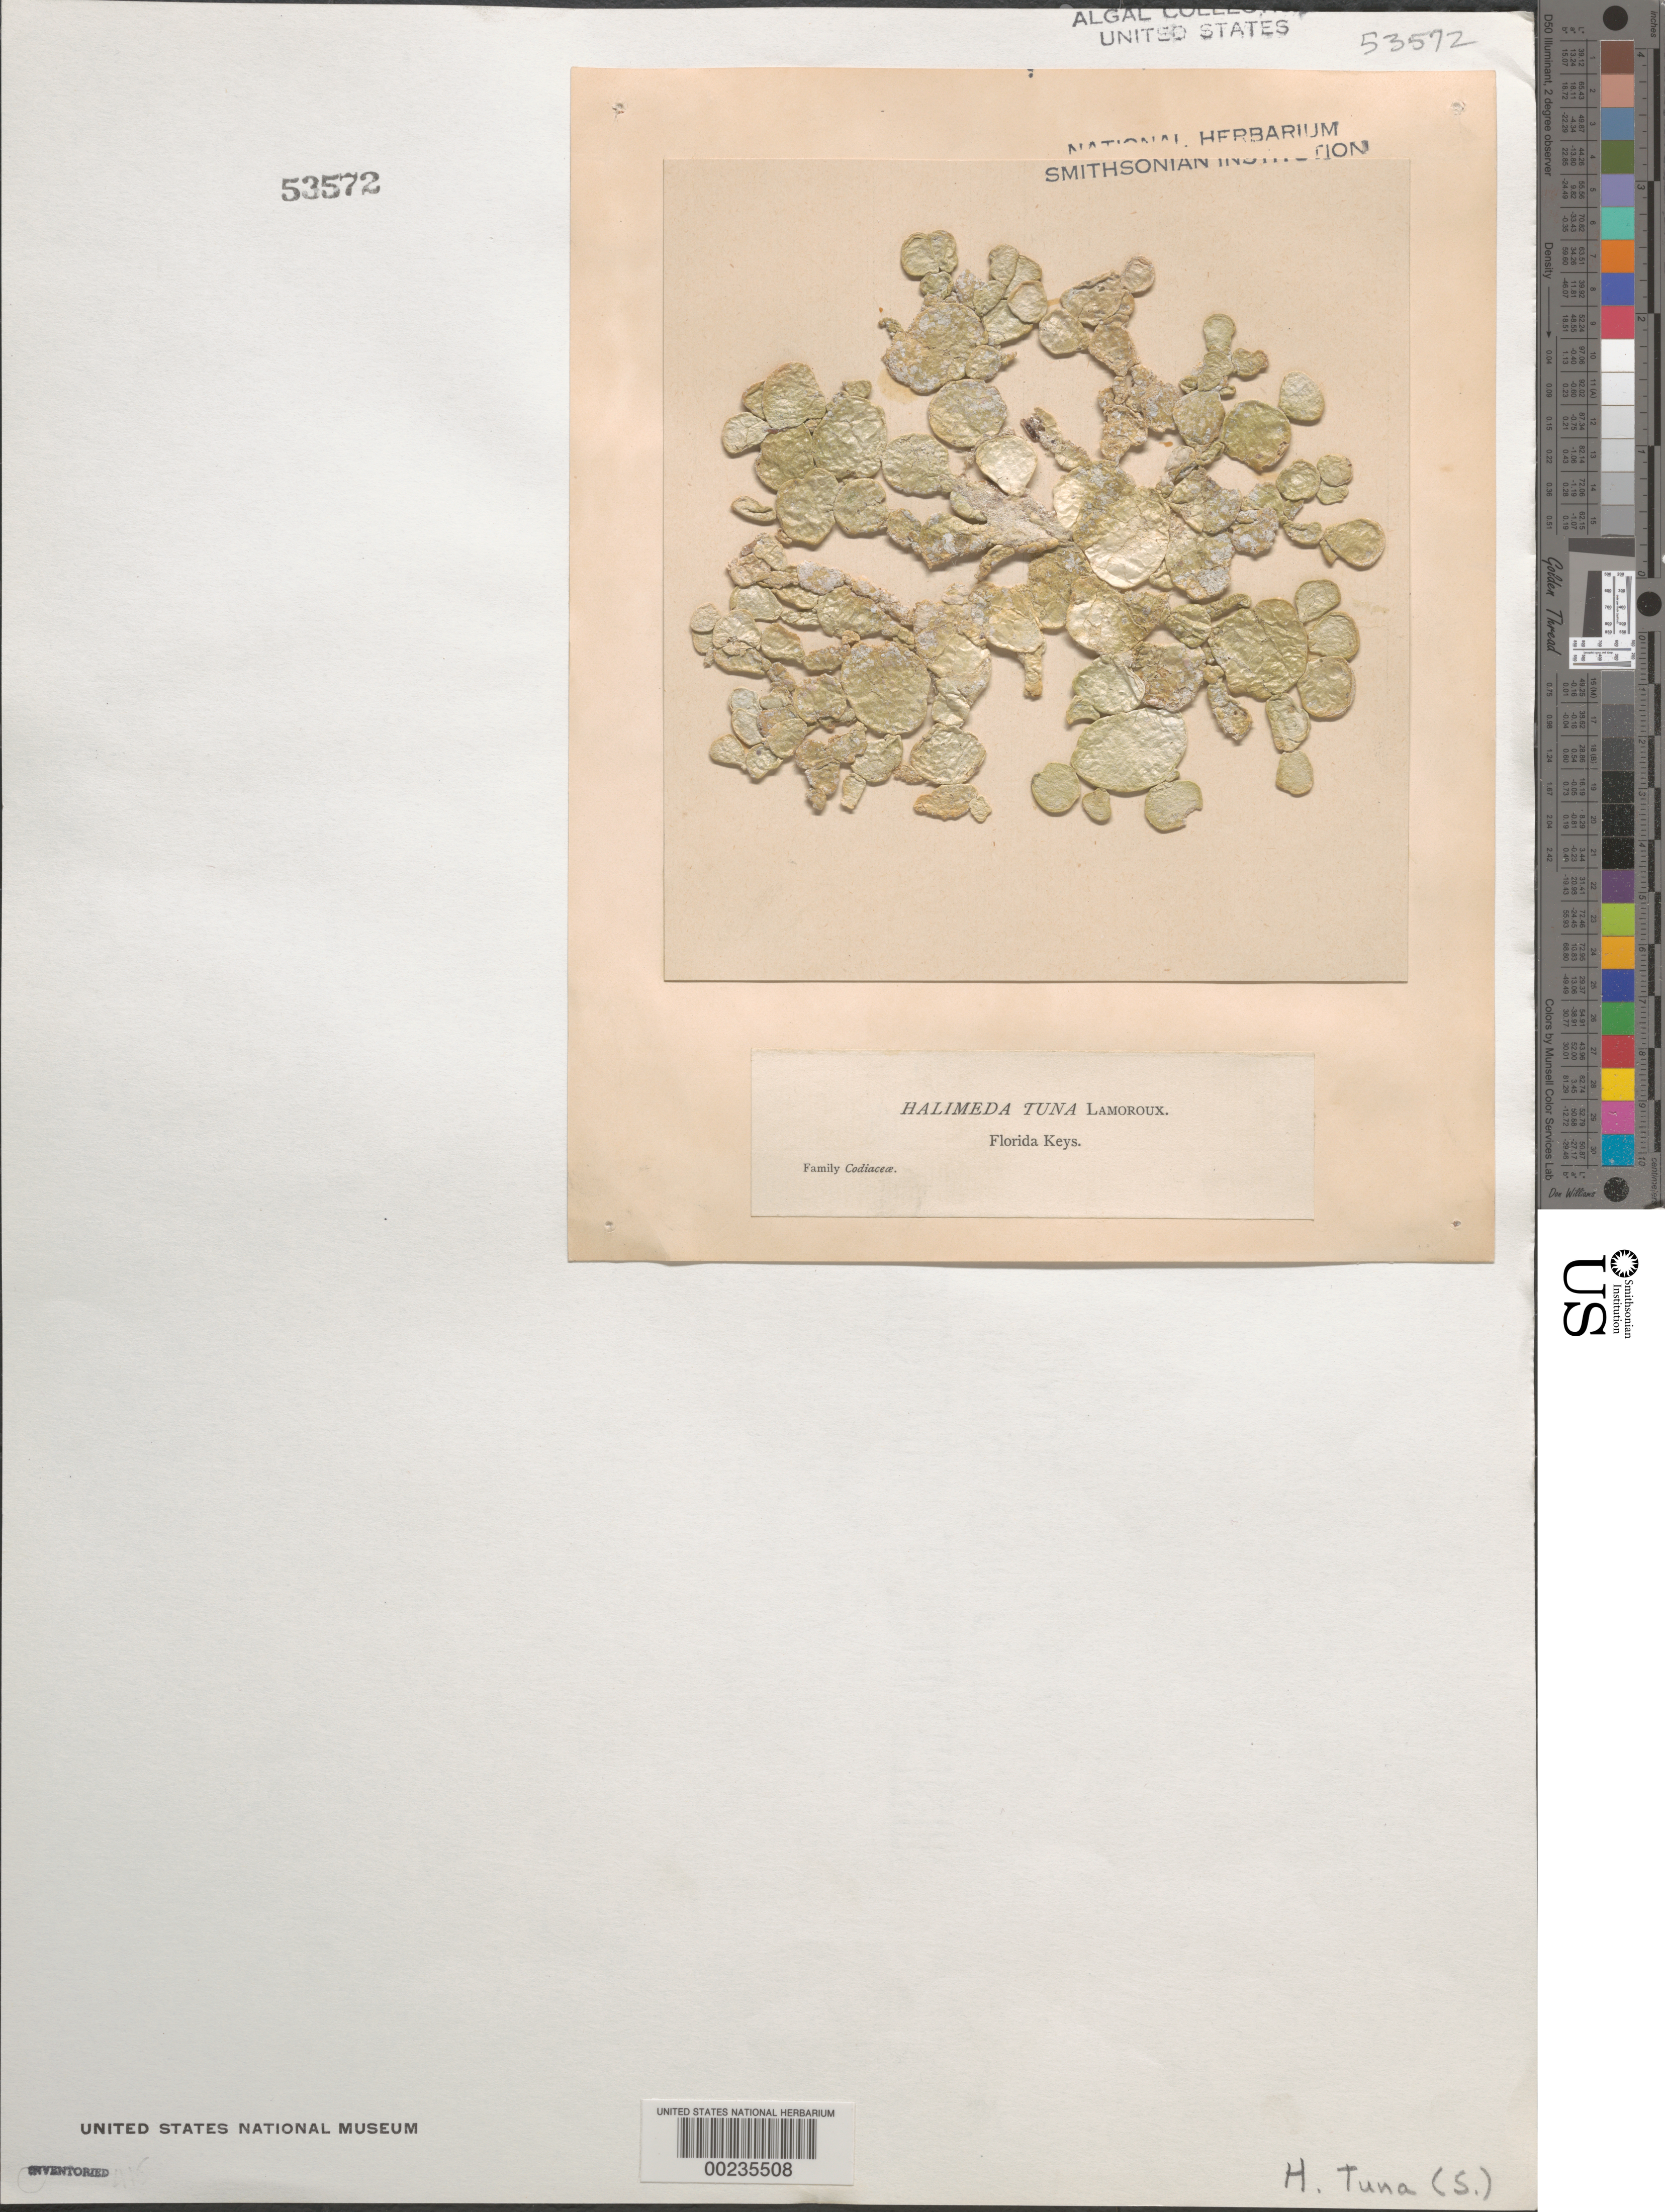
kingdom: Plantae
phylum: Chlorophyta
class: Ulvophyceae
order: Bryopsidales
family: Halimedaceae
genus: Halimeda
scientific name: Halimeda tuna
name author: (J. Ellis & Sol.) J.V.Lamouroux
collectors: A. H. Curtiss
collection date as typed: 18--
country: United States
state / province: Florida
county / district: Monroe County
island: Florida Keys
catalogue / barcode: US 53572